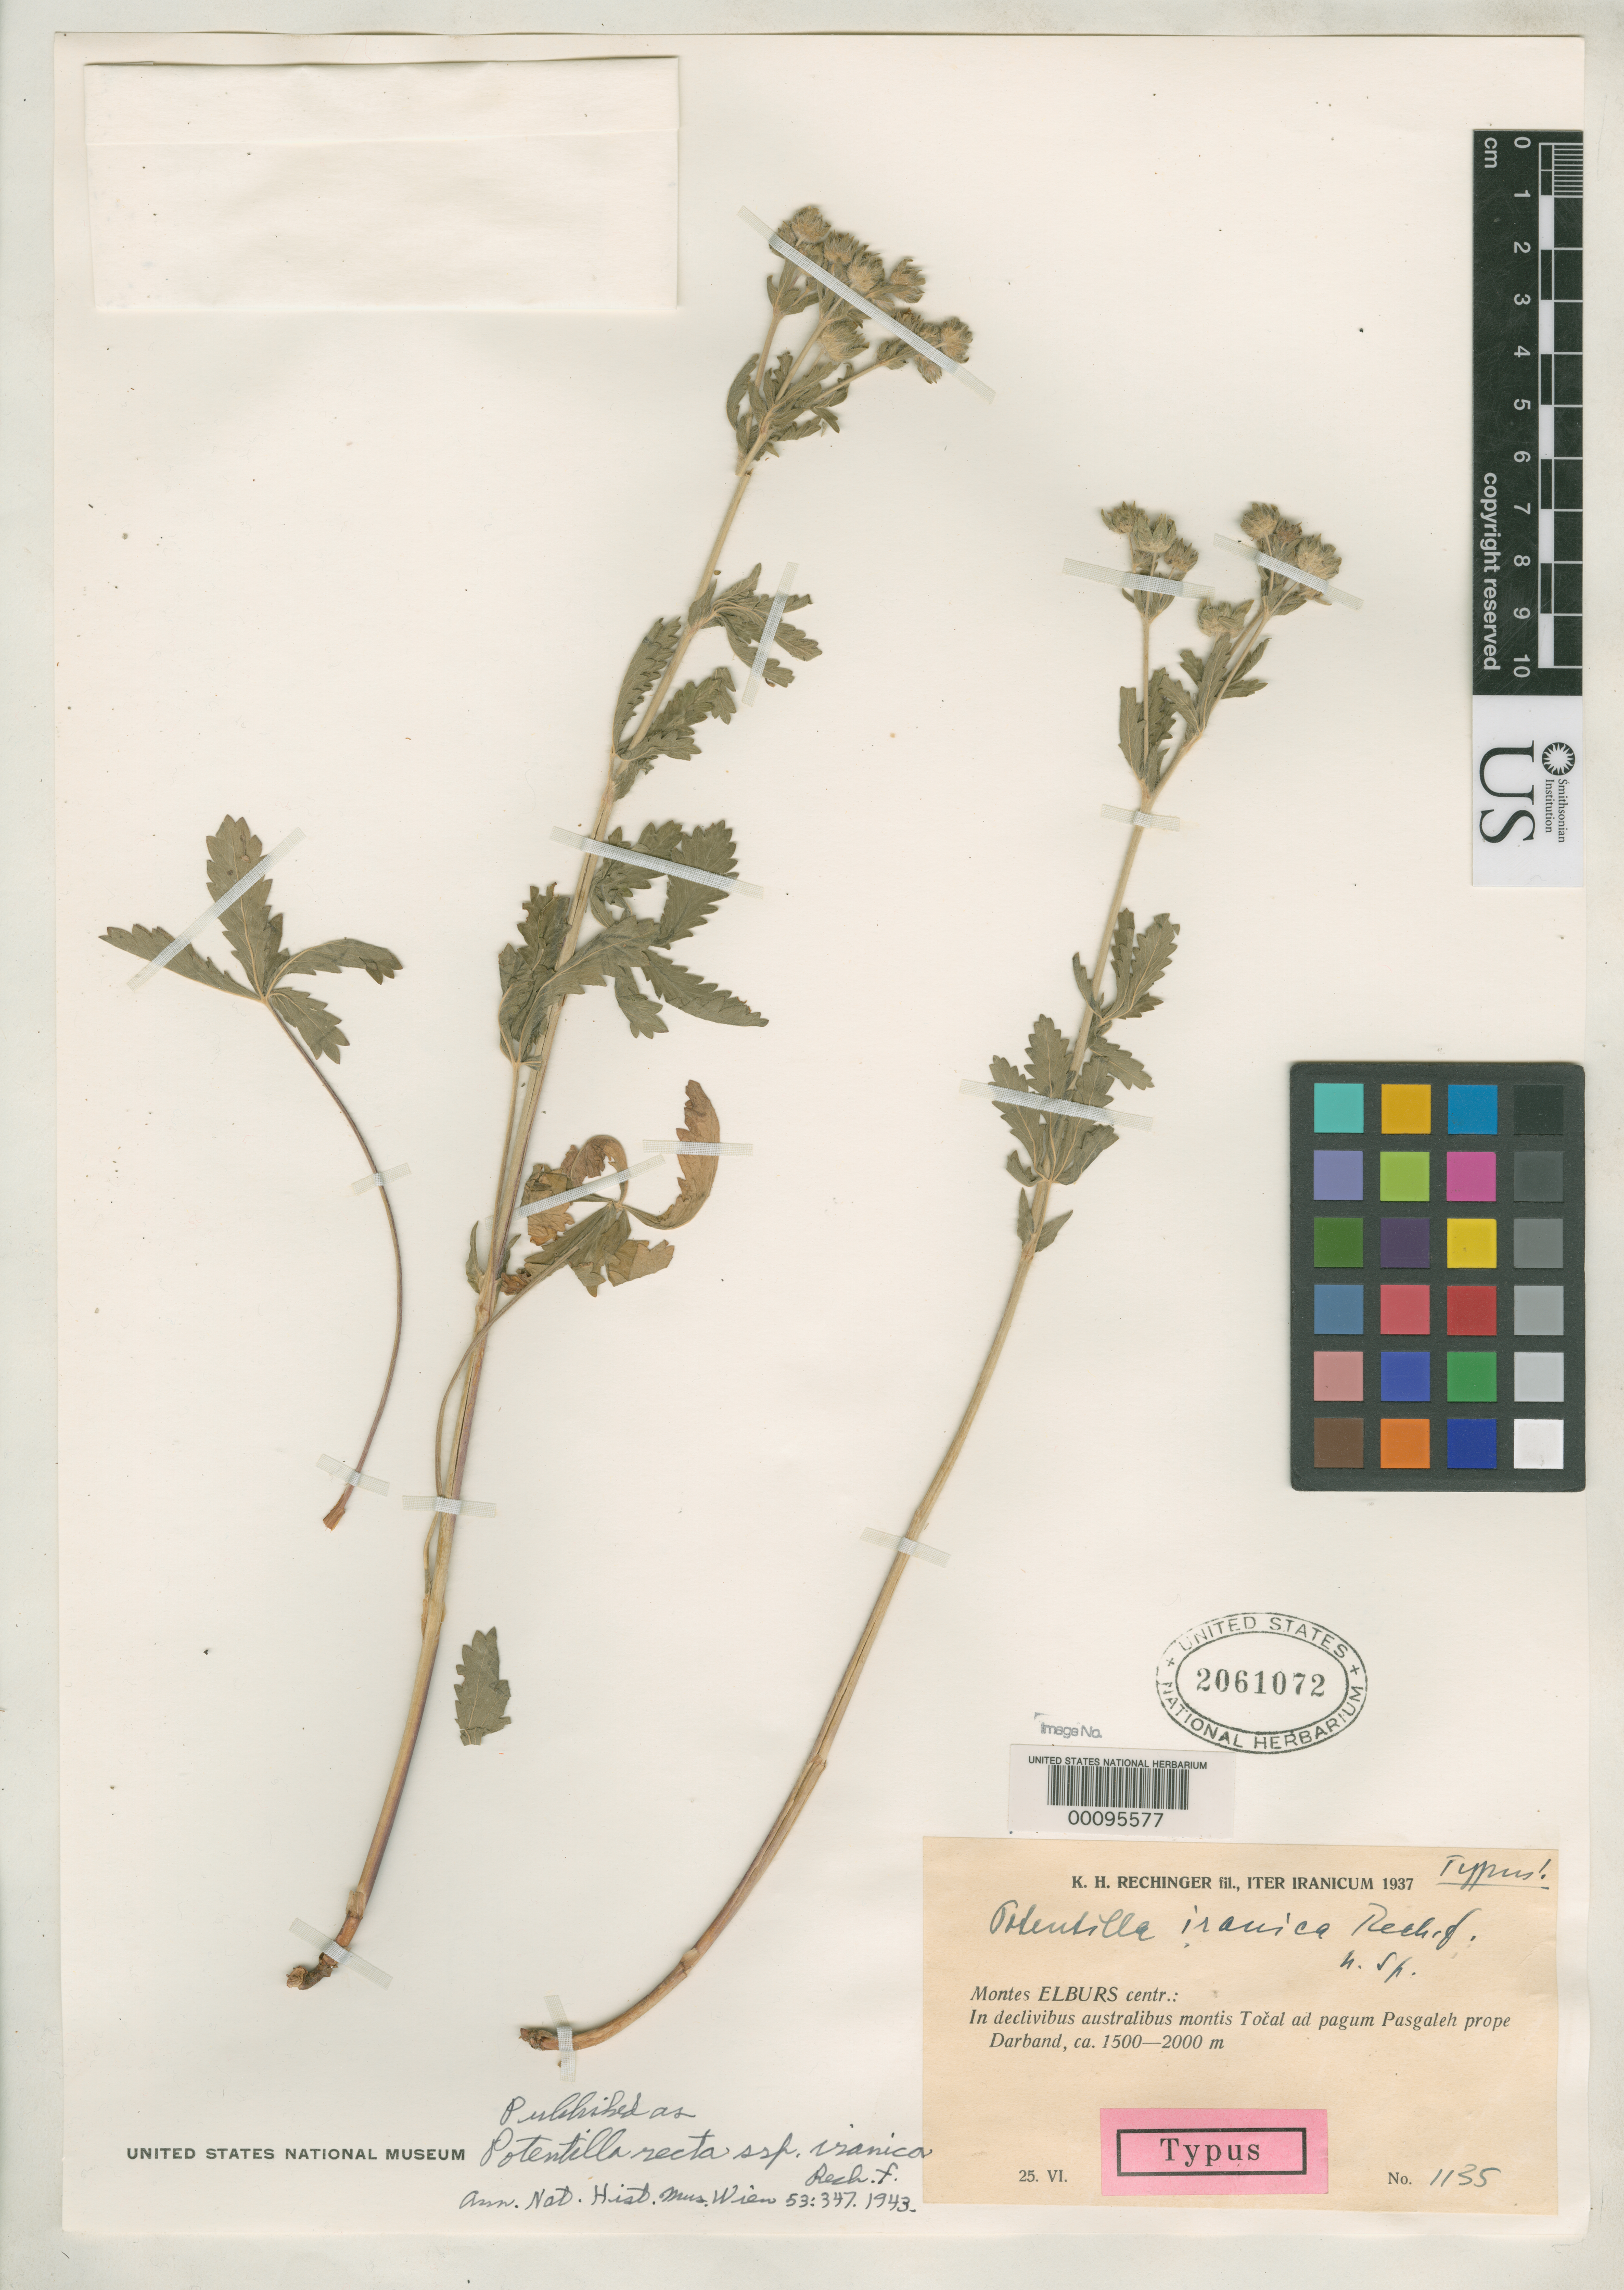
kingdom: Plantae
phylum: Tracheophyta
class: Magnoliopsida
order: Rosales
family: Rosaceae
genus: Potentilla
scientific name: Potentilla recta subsp. iranica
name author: Rech. f.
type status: Isotype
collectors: K. H. Rechinger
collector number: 1135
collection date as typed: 25 Jun 1937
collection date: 1937-06-25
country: Iran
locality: Montes Elburs.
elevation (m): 1500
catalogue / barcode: US 2061072